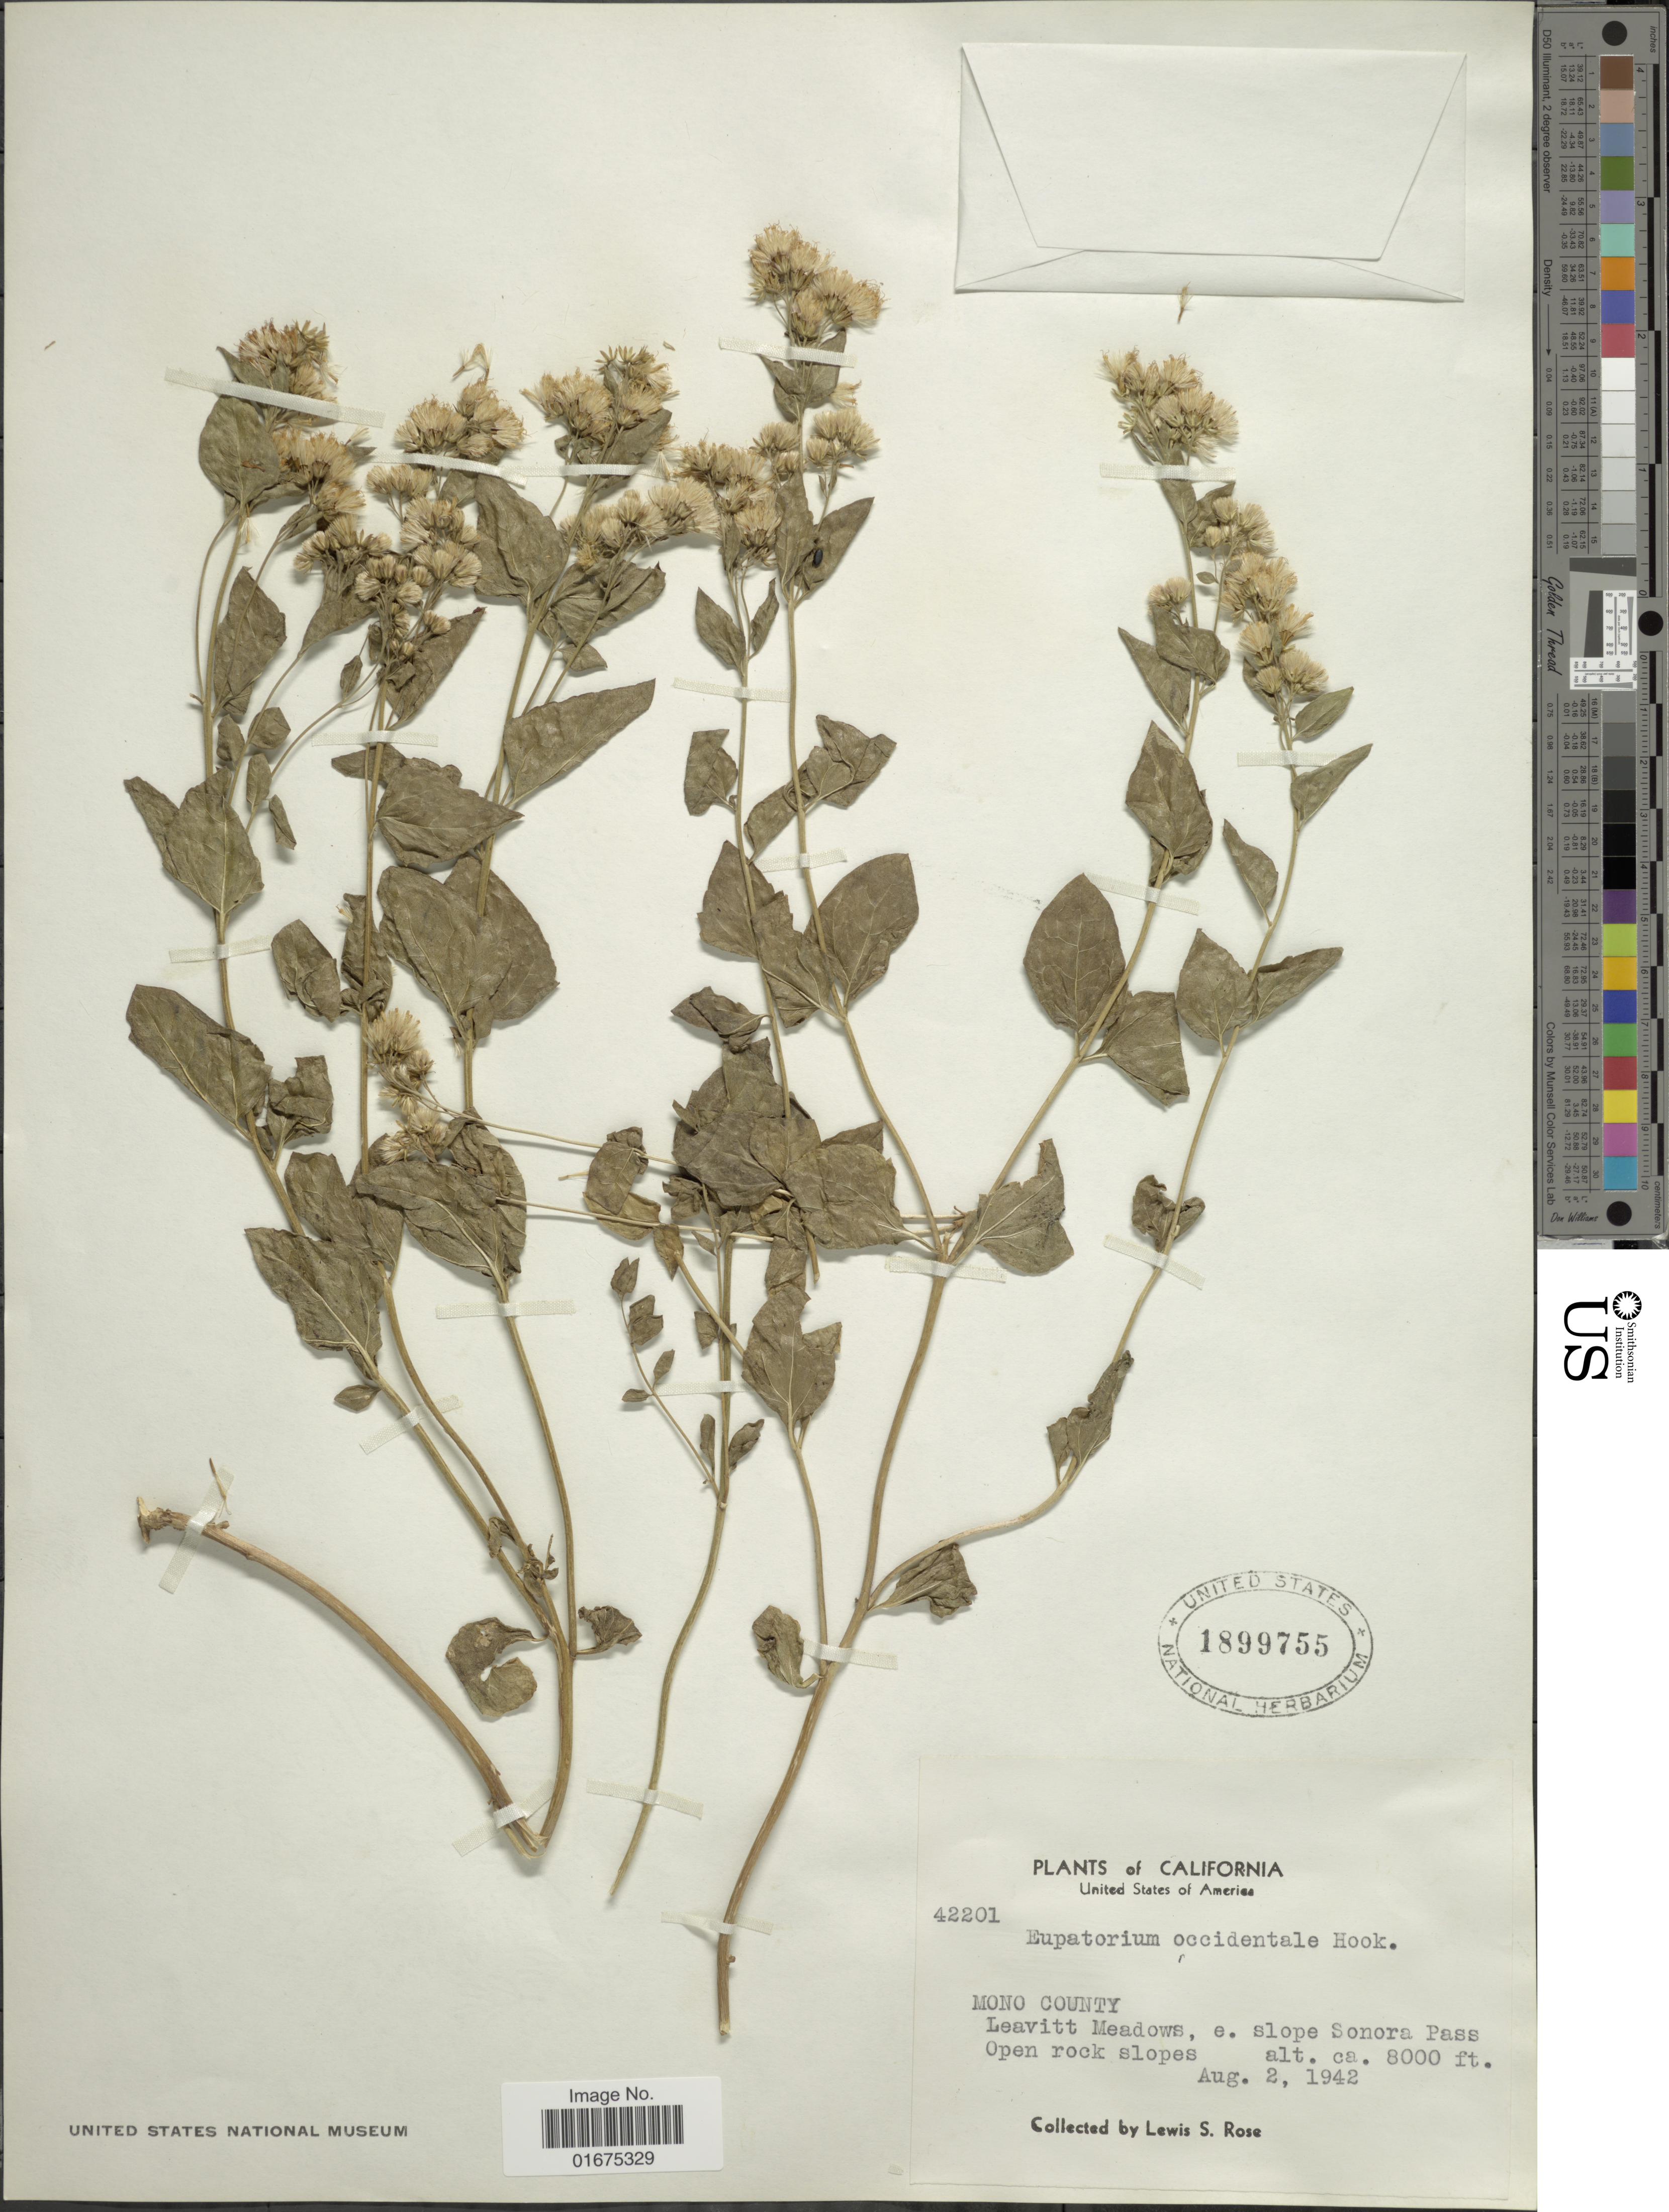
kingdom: Plantae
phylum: Tracheophyta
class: Magnoliopsida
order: Asterales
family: Asteraceae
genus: Ageratina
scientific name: Ageratina occidentalis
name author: (Hook.) R.M. King & H. Rob.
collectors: L. S. Rose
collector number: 42201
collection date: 1942-08-02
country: United States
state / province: California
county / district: Mono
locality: Mono County, Leavitt Meadows, 2. slope Sonora Pass Open rocks slopes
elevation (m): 2438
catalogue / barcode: US 1899755